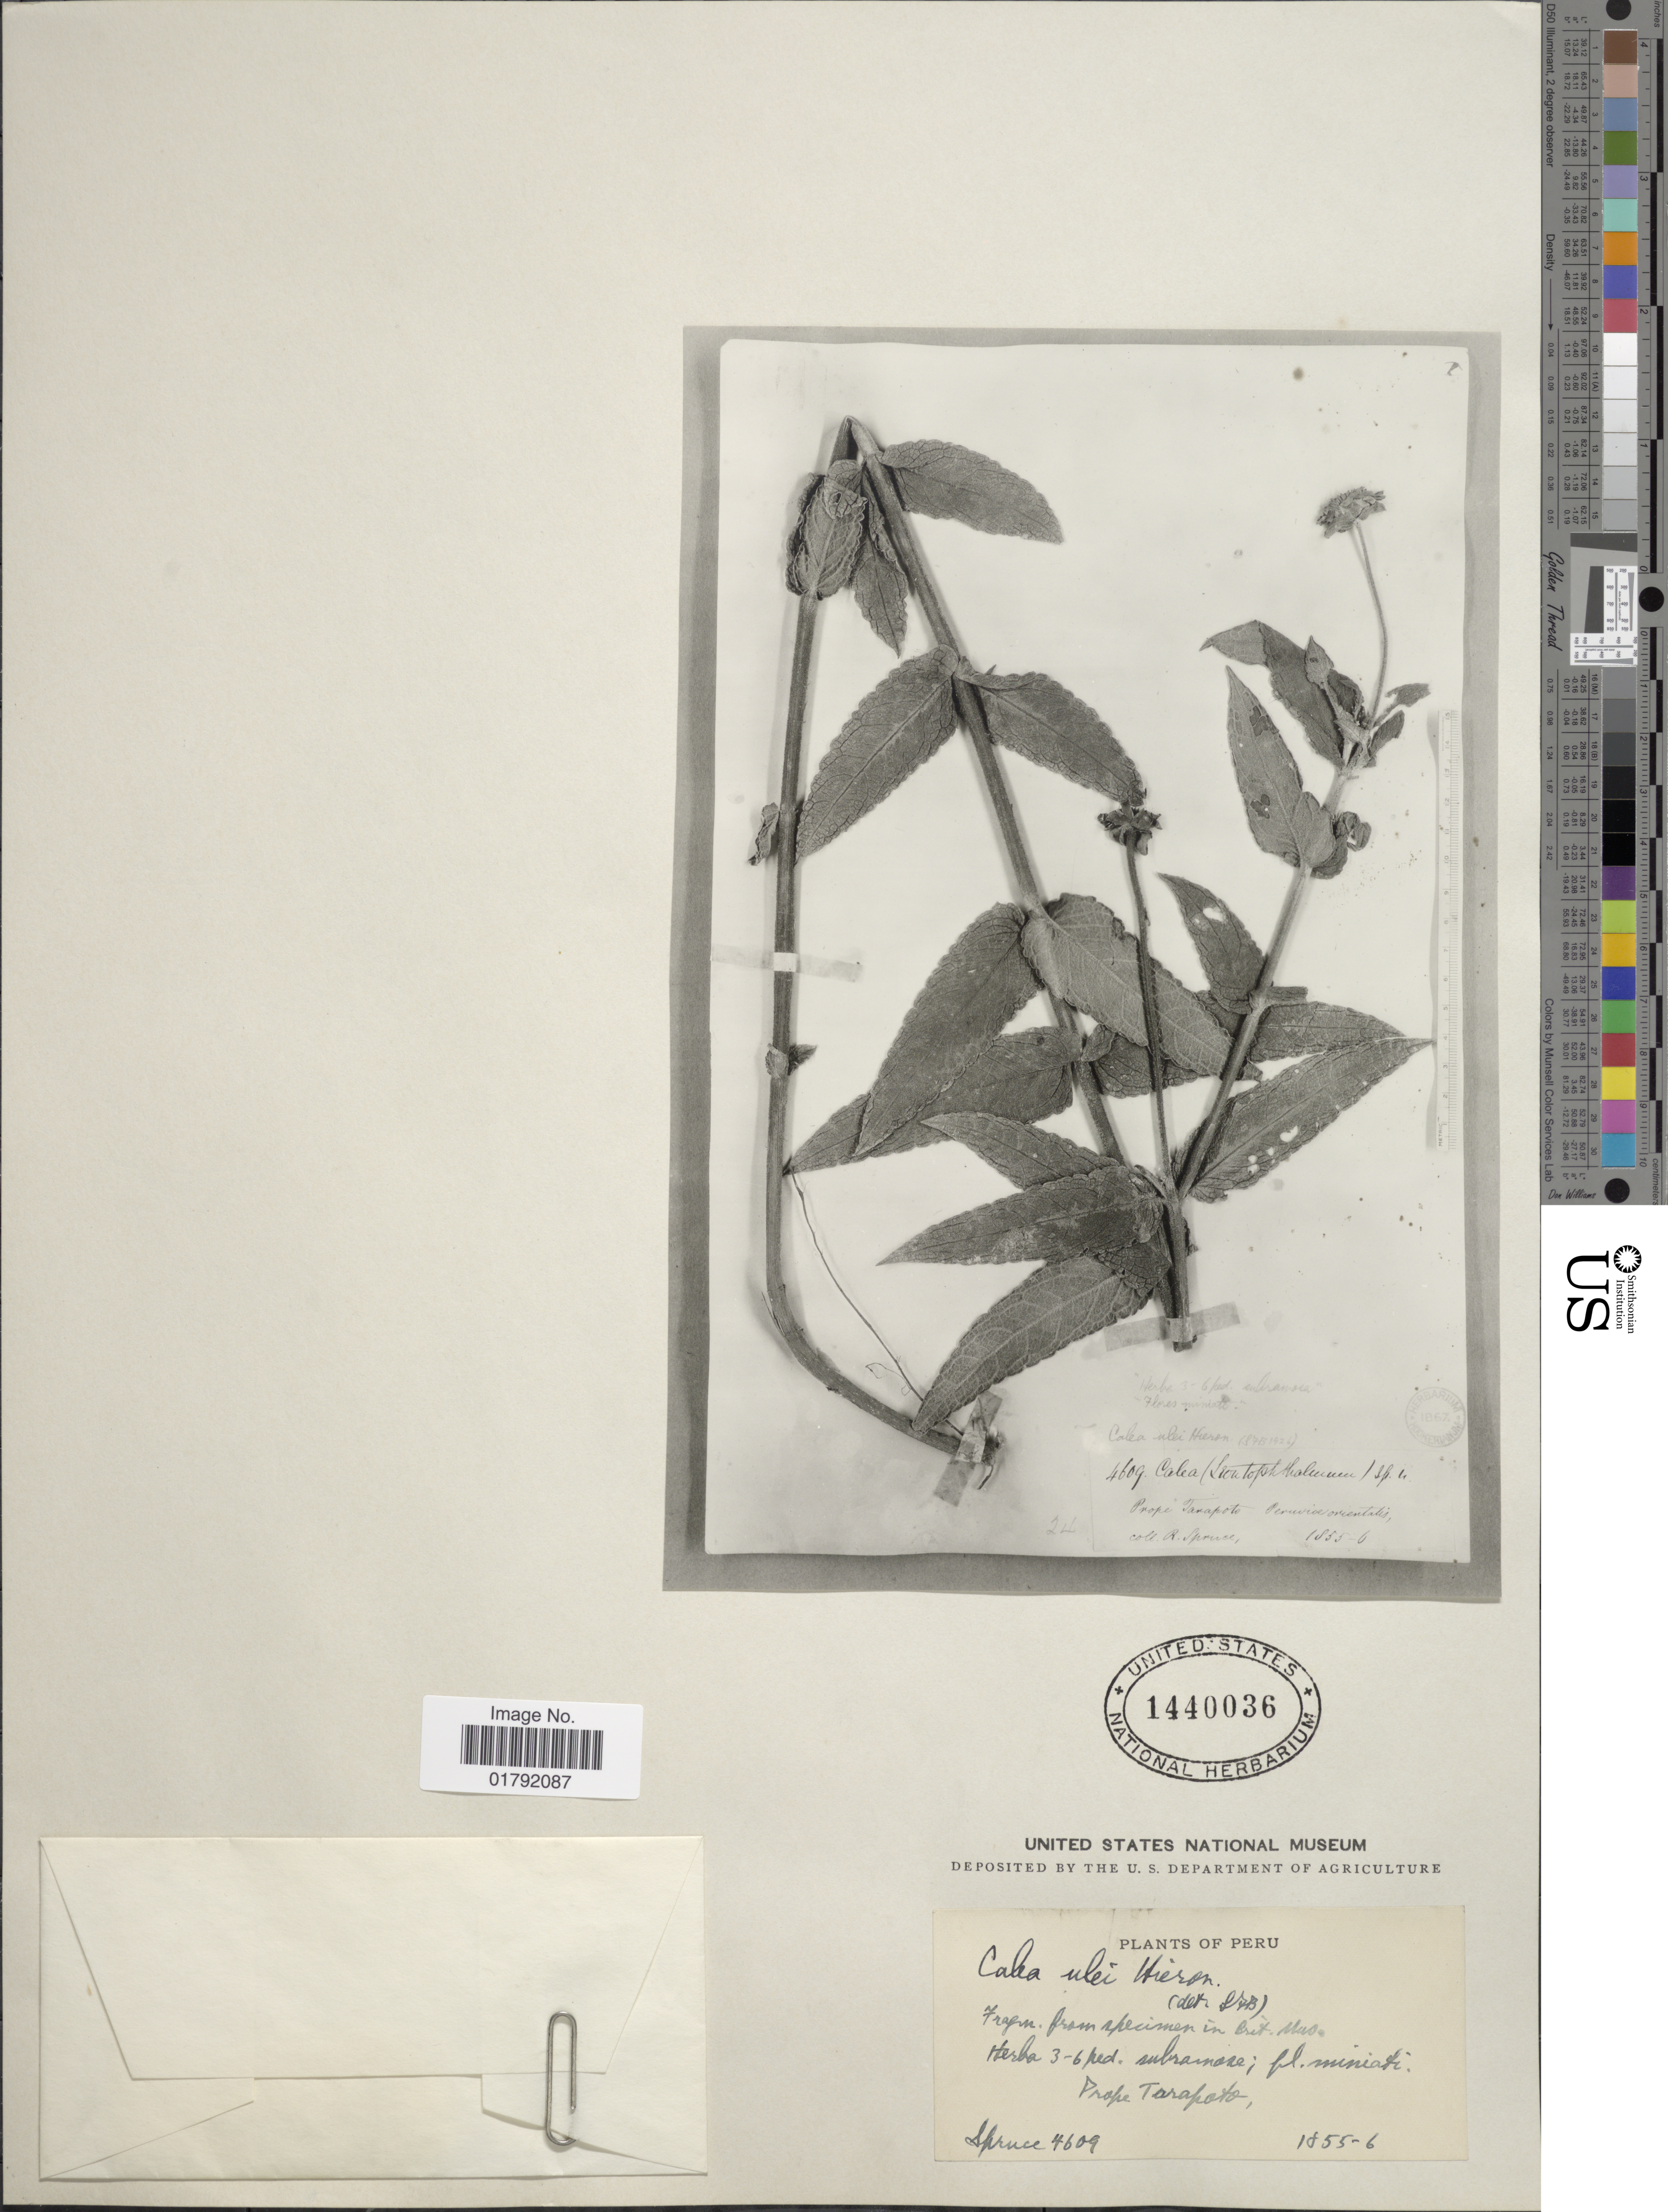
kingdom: Plantae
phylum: Tracheophyta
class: Magnoliopsida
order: Asterales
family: Asteraceae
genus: Calea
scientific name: Calea montana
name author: Klatt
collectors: R. Spruce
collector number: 4609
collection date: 1855/1856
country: Peru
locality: Prope Tarapoto.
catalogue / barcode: US 1440036